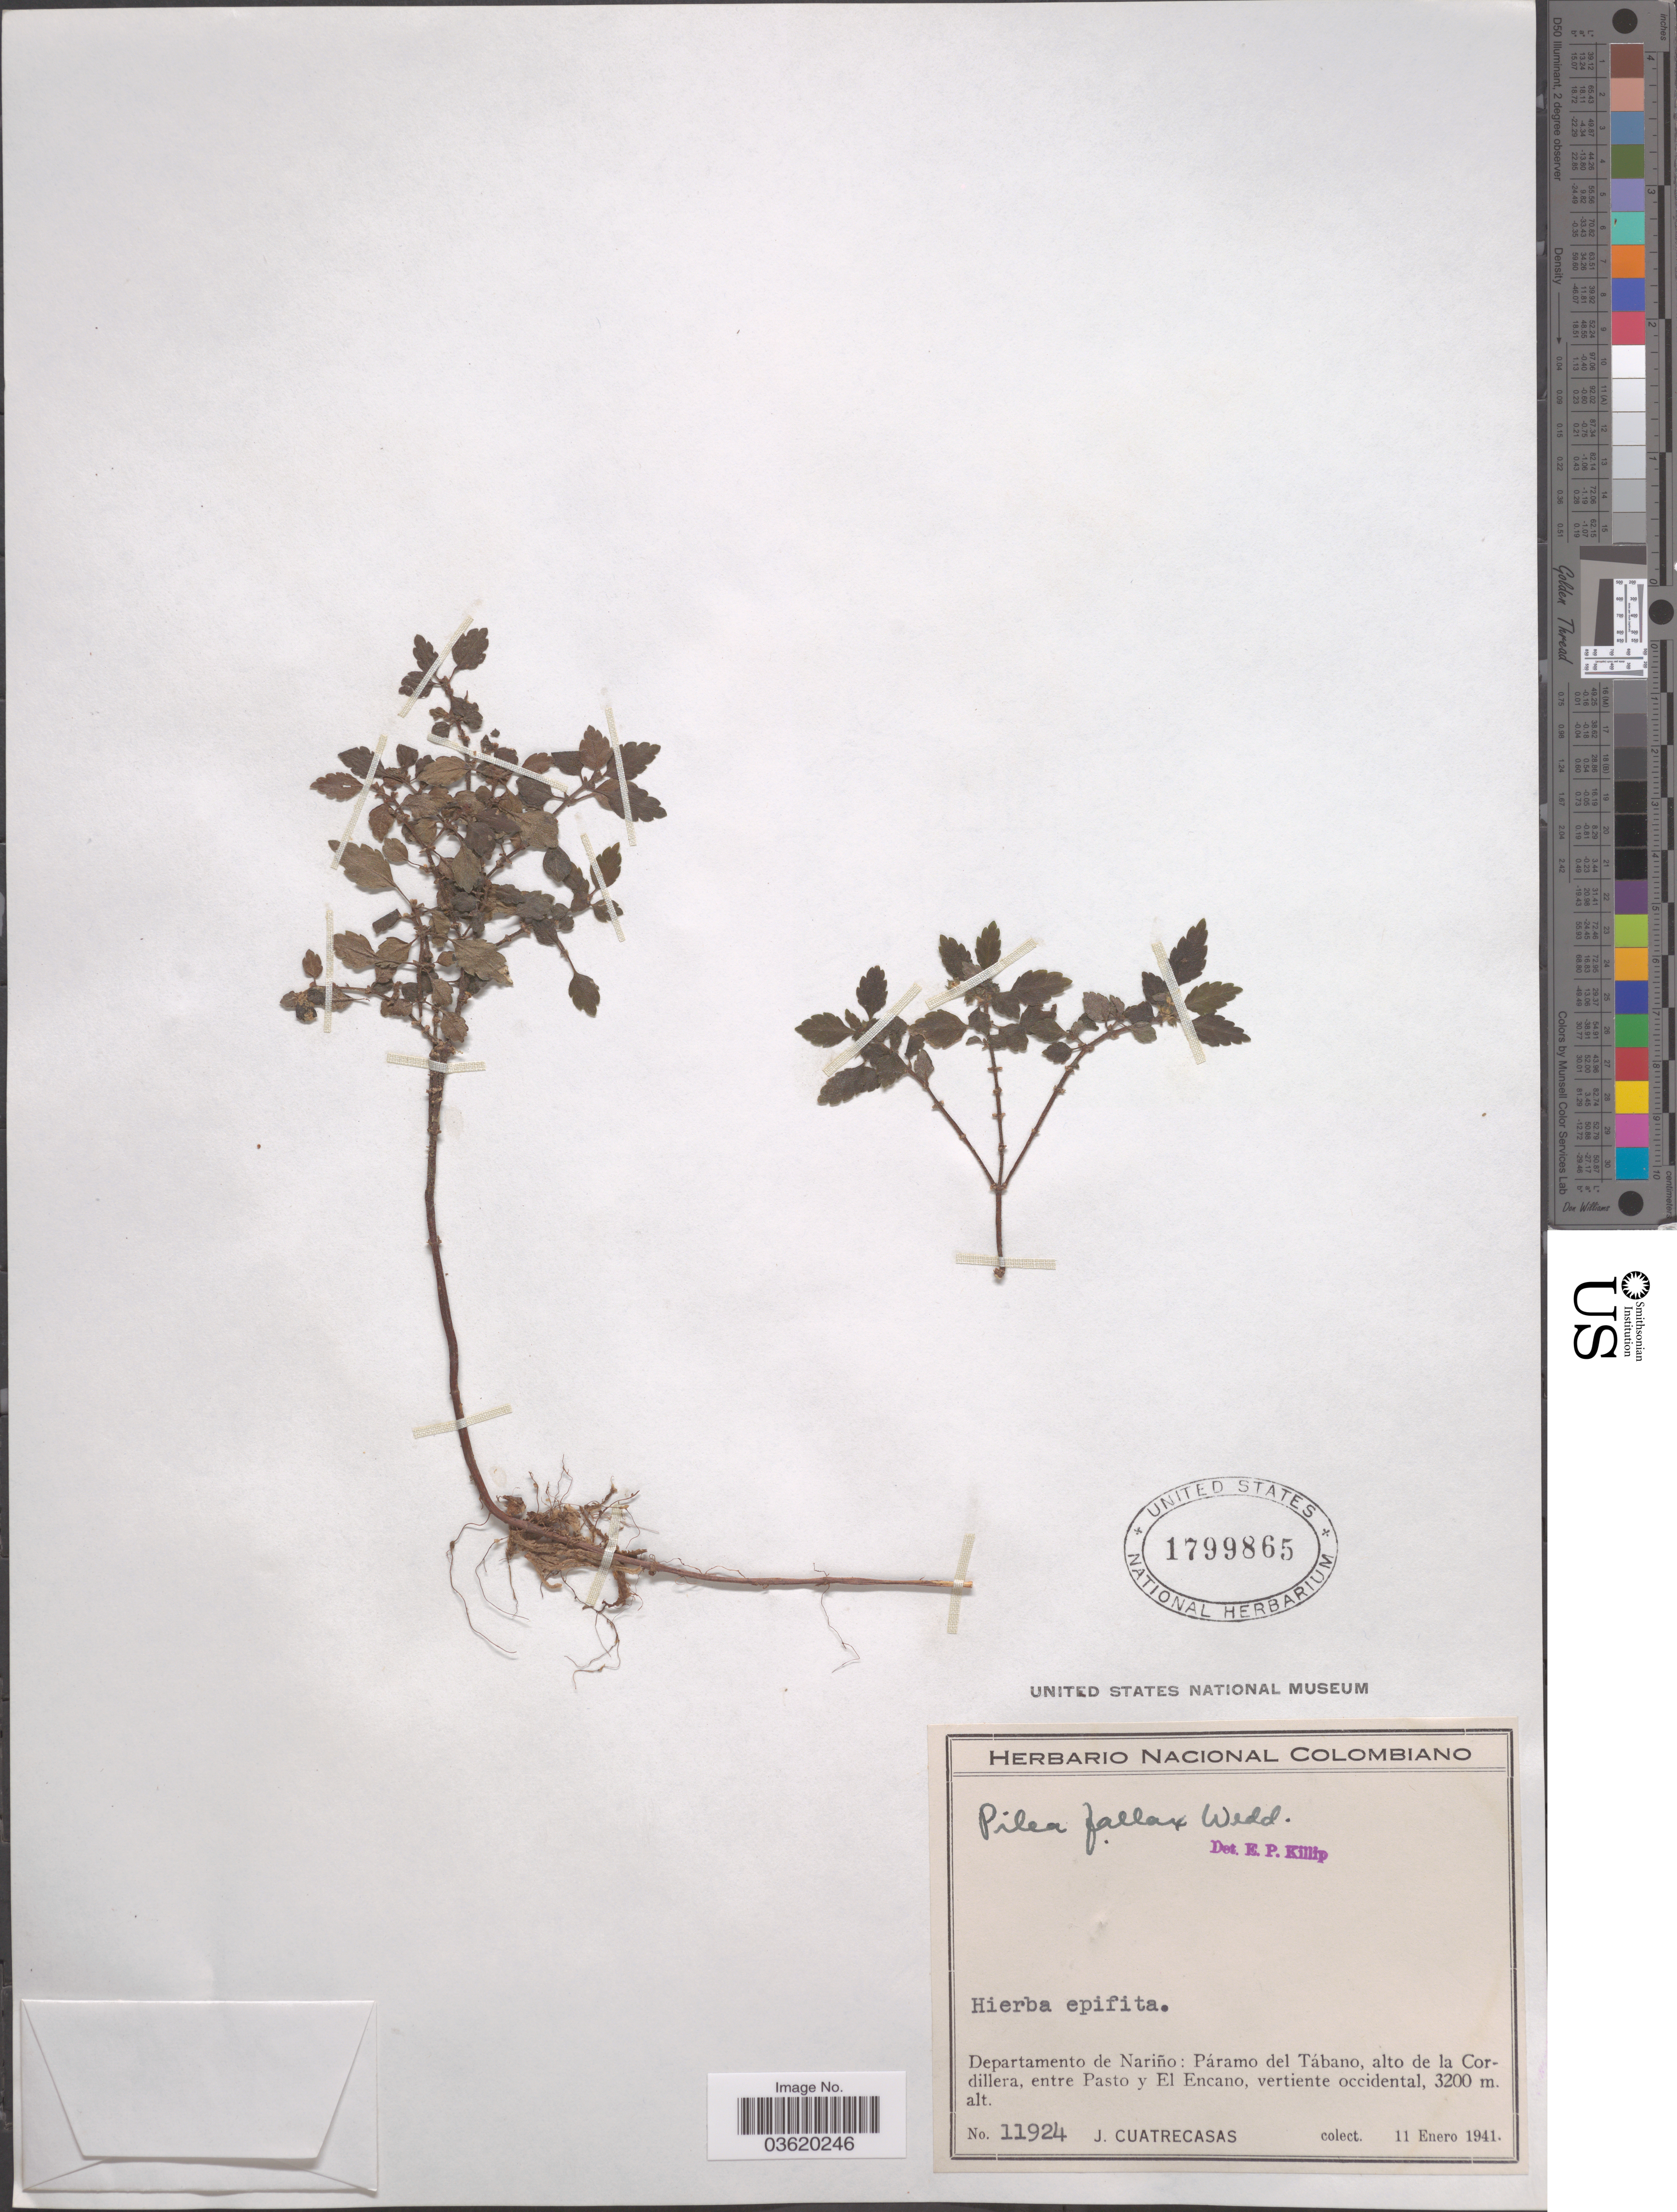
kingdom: Plantae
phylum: Tracheophyta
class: Magnoliopsida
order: Rosales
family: Urticaceae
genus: Pilea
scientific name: Pilea fallax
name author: Wedd.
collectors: J. Cuatrecasas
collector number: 11924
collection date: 1941-01-11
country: Colombia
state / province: Nariño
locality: Departamento del Nariño: Páramo del Tábano, alto de la Cordillera, entre Pasto y El Encano, vertiente occidental.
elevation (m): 3200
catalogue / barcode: US 1799865